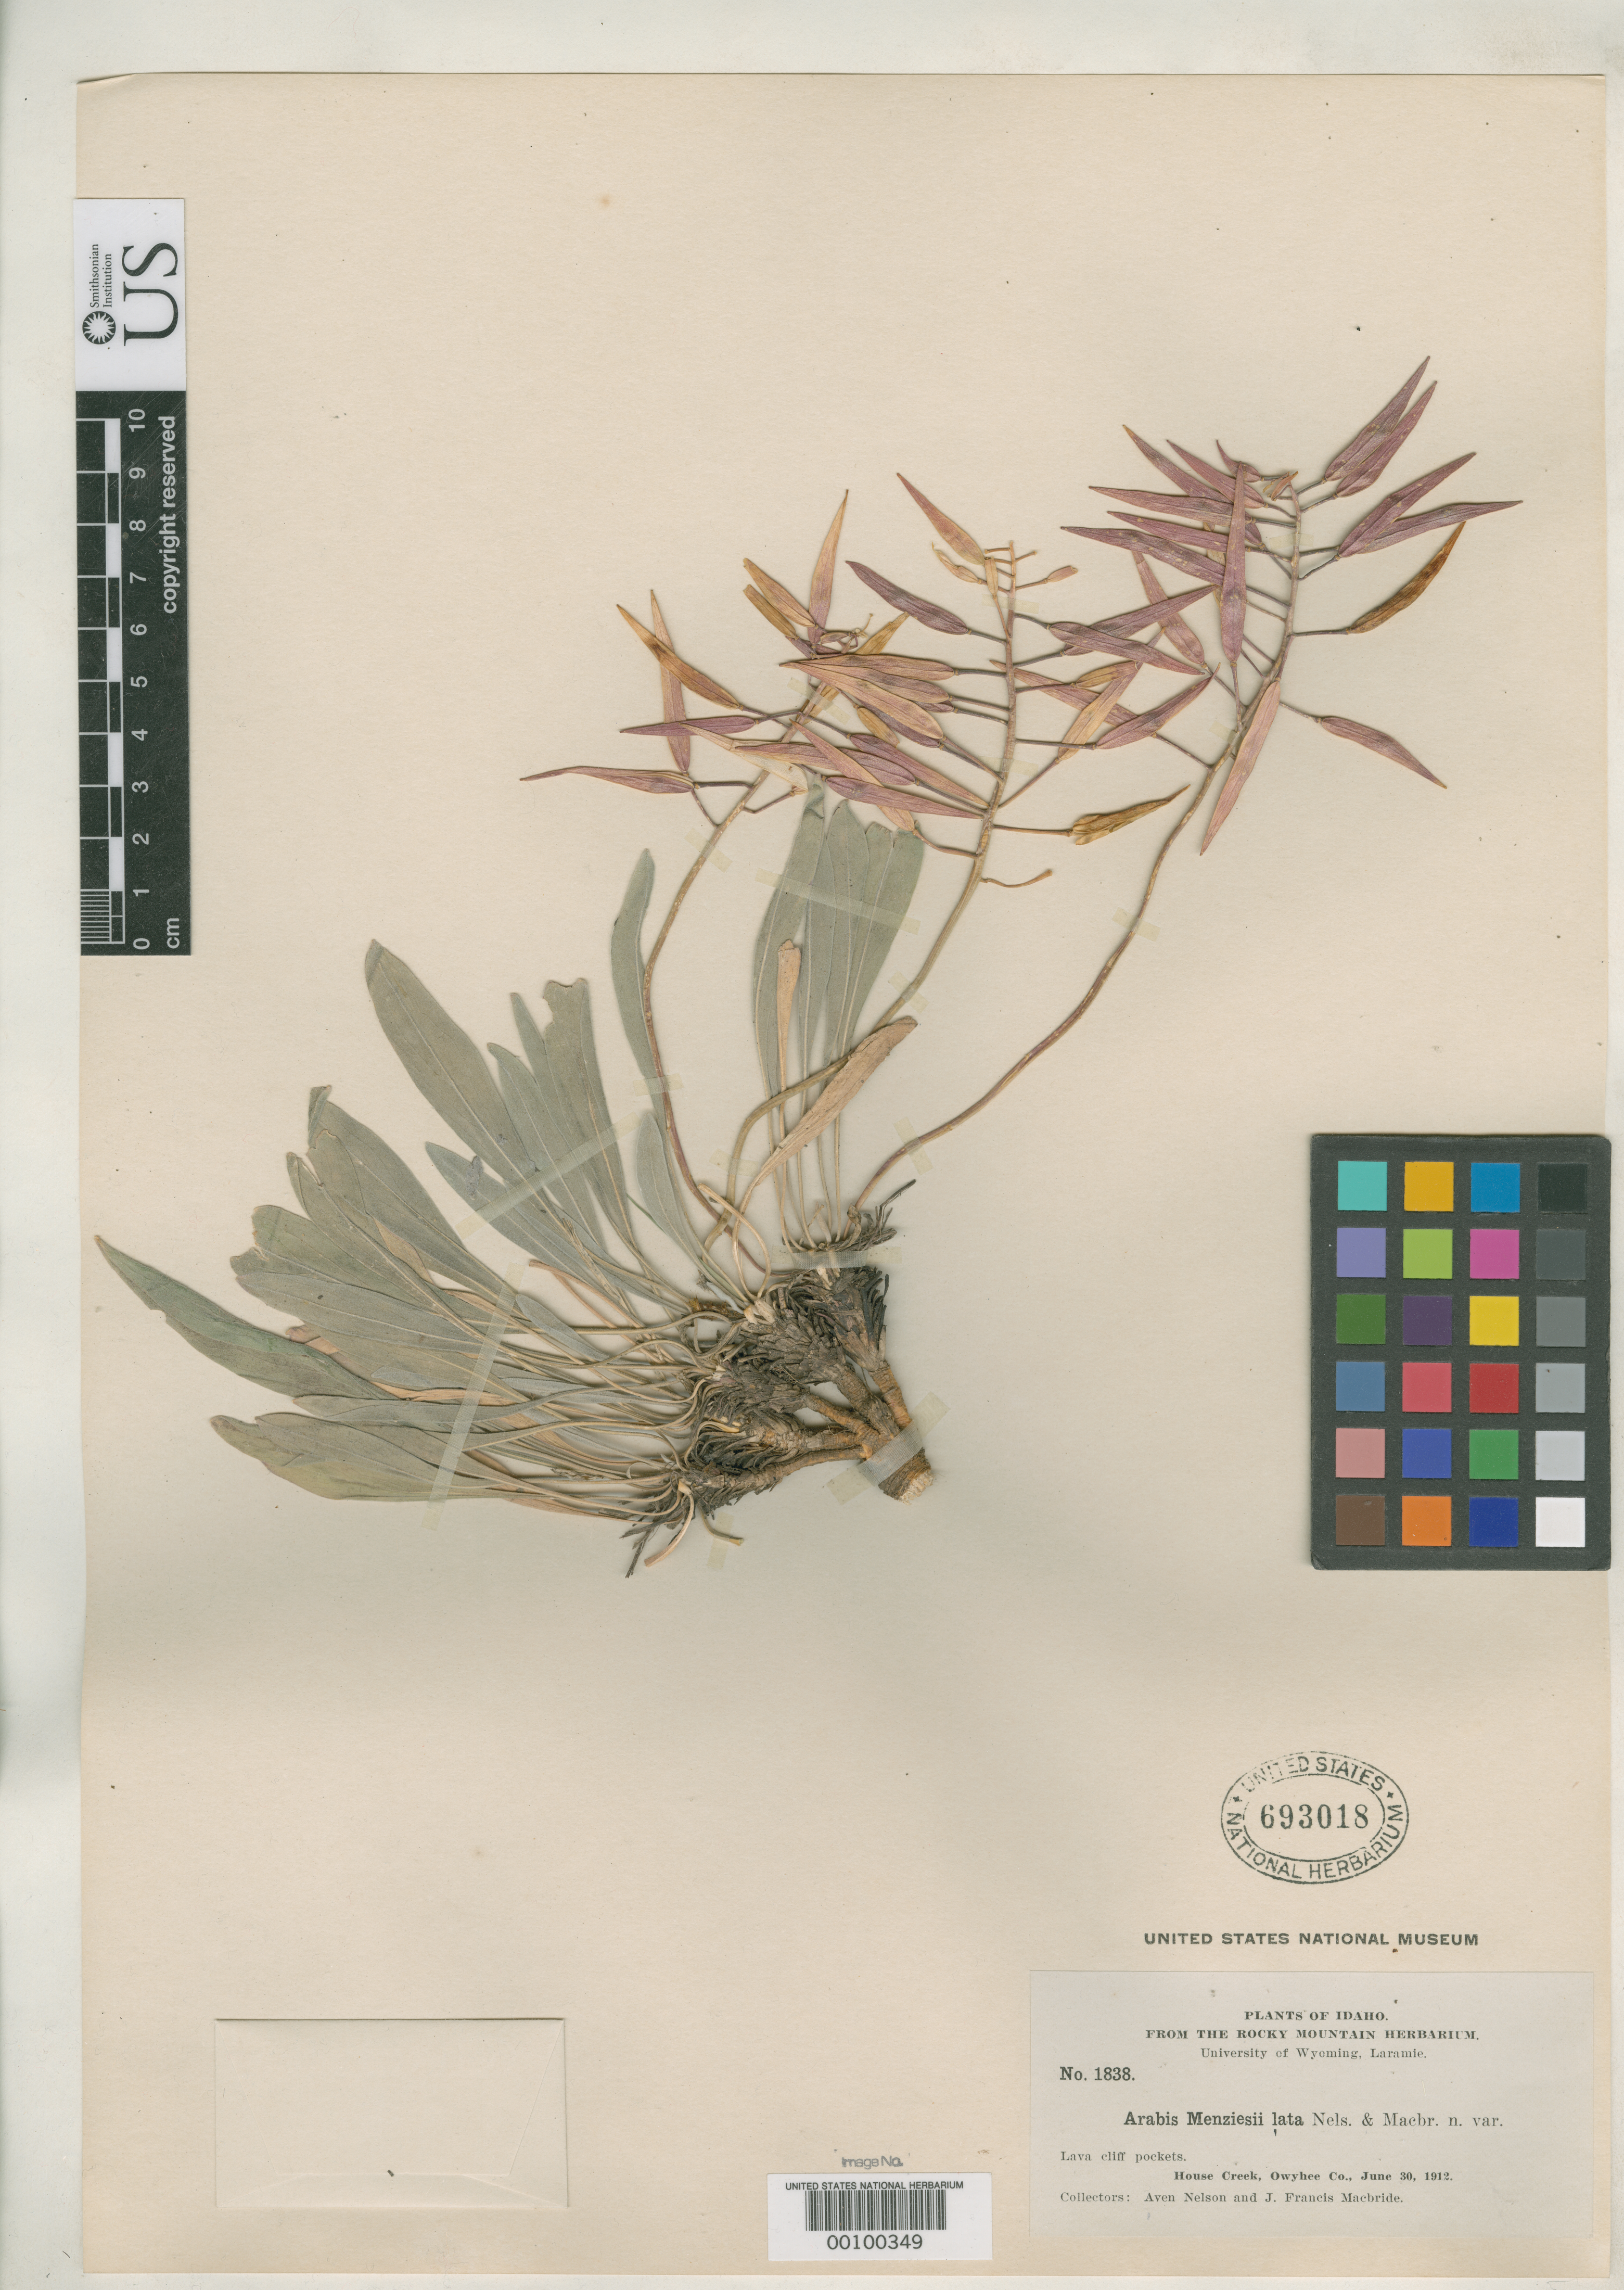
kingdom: Plantae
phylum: Tracheophyta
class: Magnoliopsida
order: Brassicales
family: Brassicaceae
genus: Arabis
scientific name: Arabis menziesii var. lata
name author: A. Nelson & J.F. Macbr.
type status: Isotype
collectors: A. Nelson & J. F. Macbride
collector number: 1838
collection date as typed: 30 Jun 1912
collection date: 1912-06-30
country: United States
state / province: Idaho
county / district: Owyhee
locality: House Creek.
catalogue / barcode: US 693018